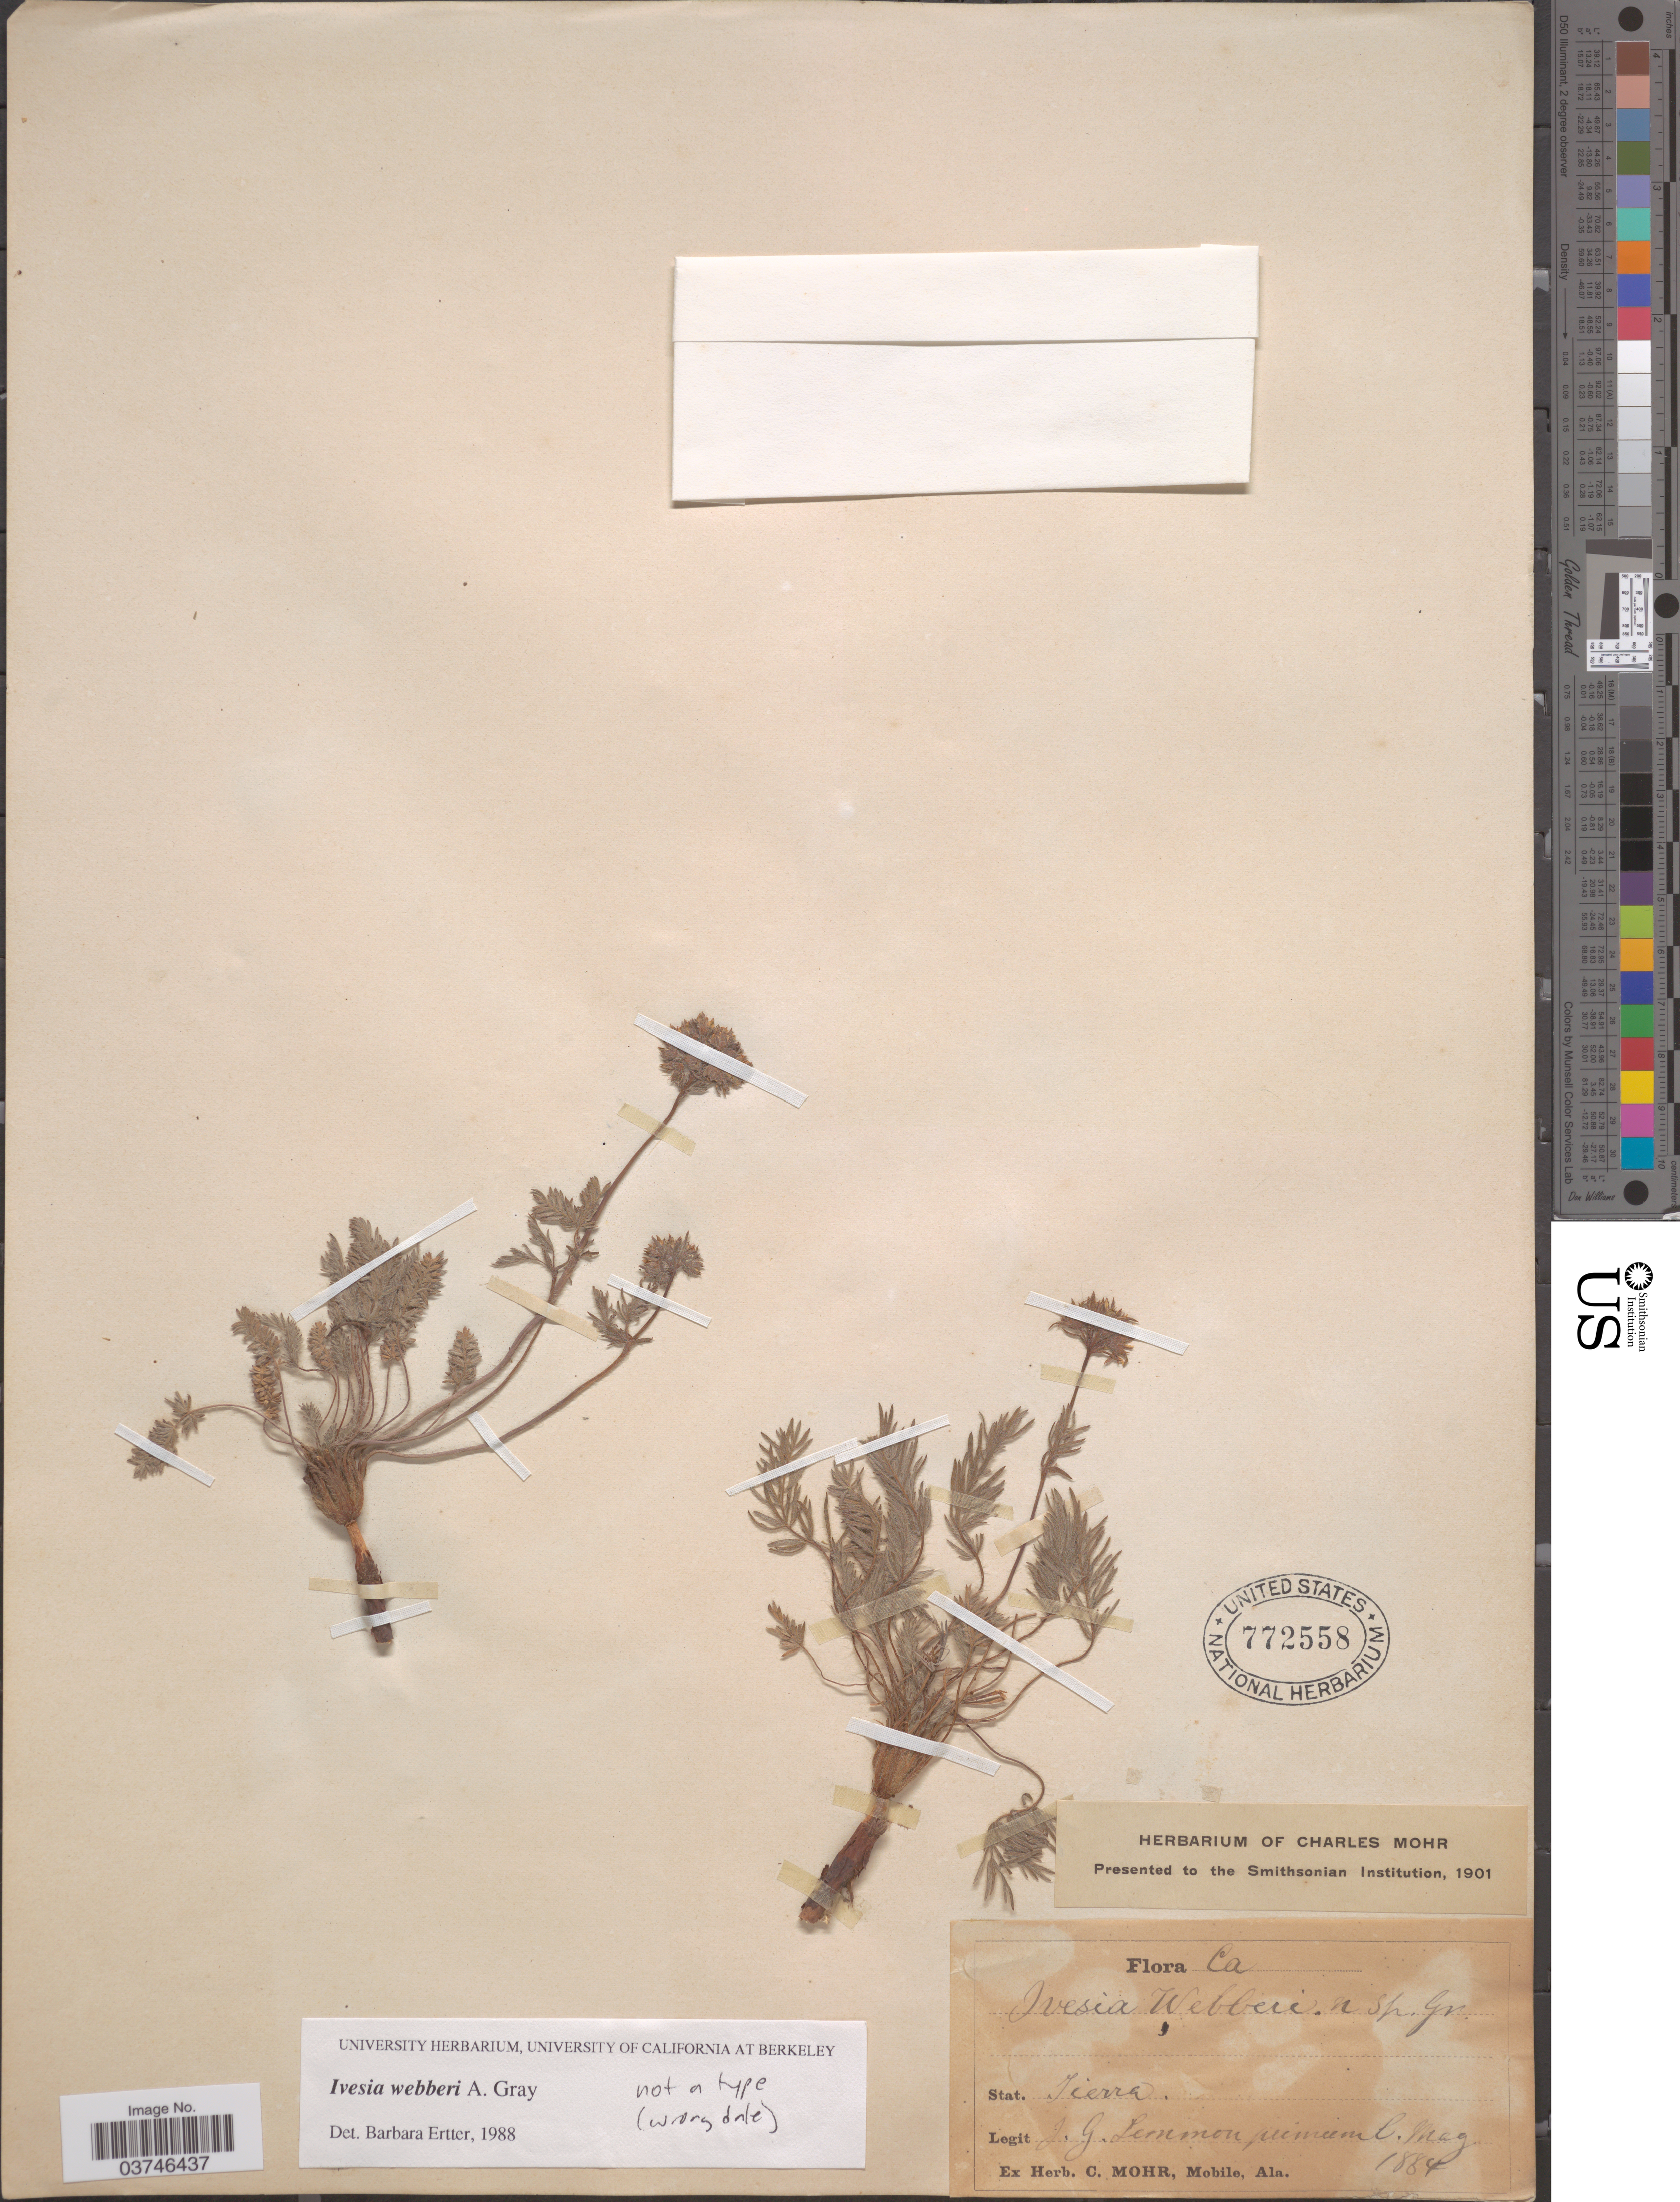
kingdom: Plantae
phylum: Tracheophyta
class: Magnoliopsida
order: Rosales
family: Rosaceae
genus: Potentilla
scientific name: Potentilla webberi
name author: (A. Gray) Greene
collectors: J. Lemmon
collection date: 1884-05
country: United States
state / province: California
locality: Tierra.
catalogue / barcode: US 772558